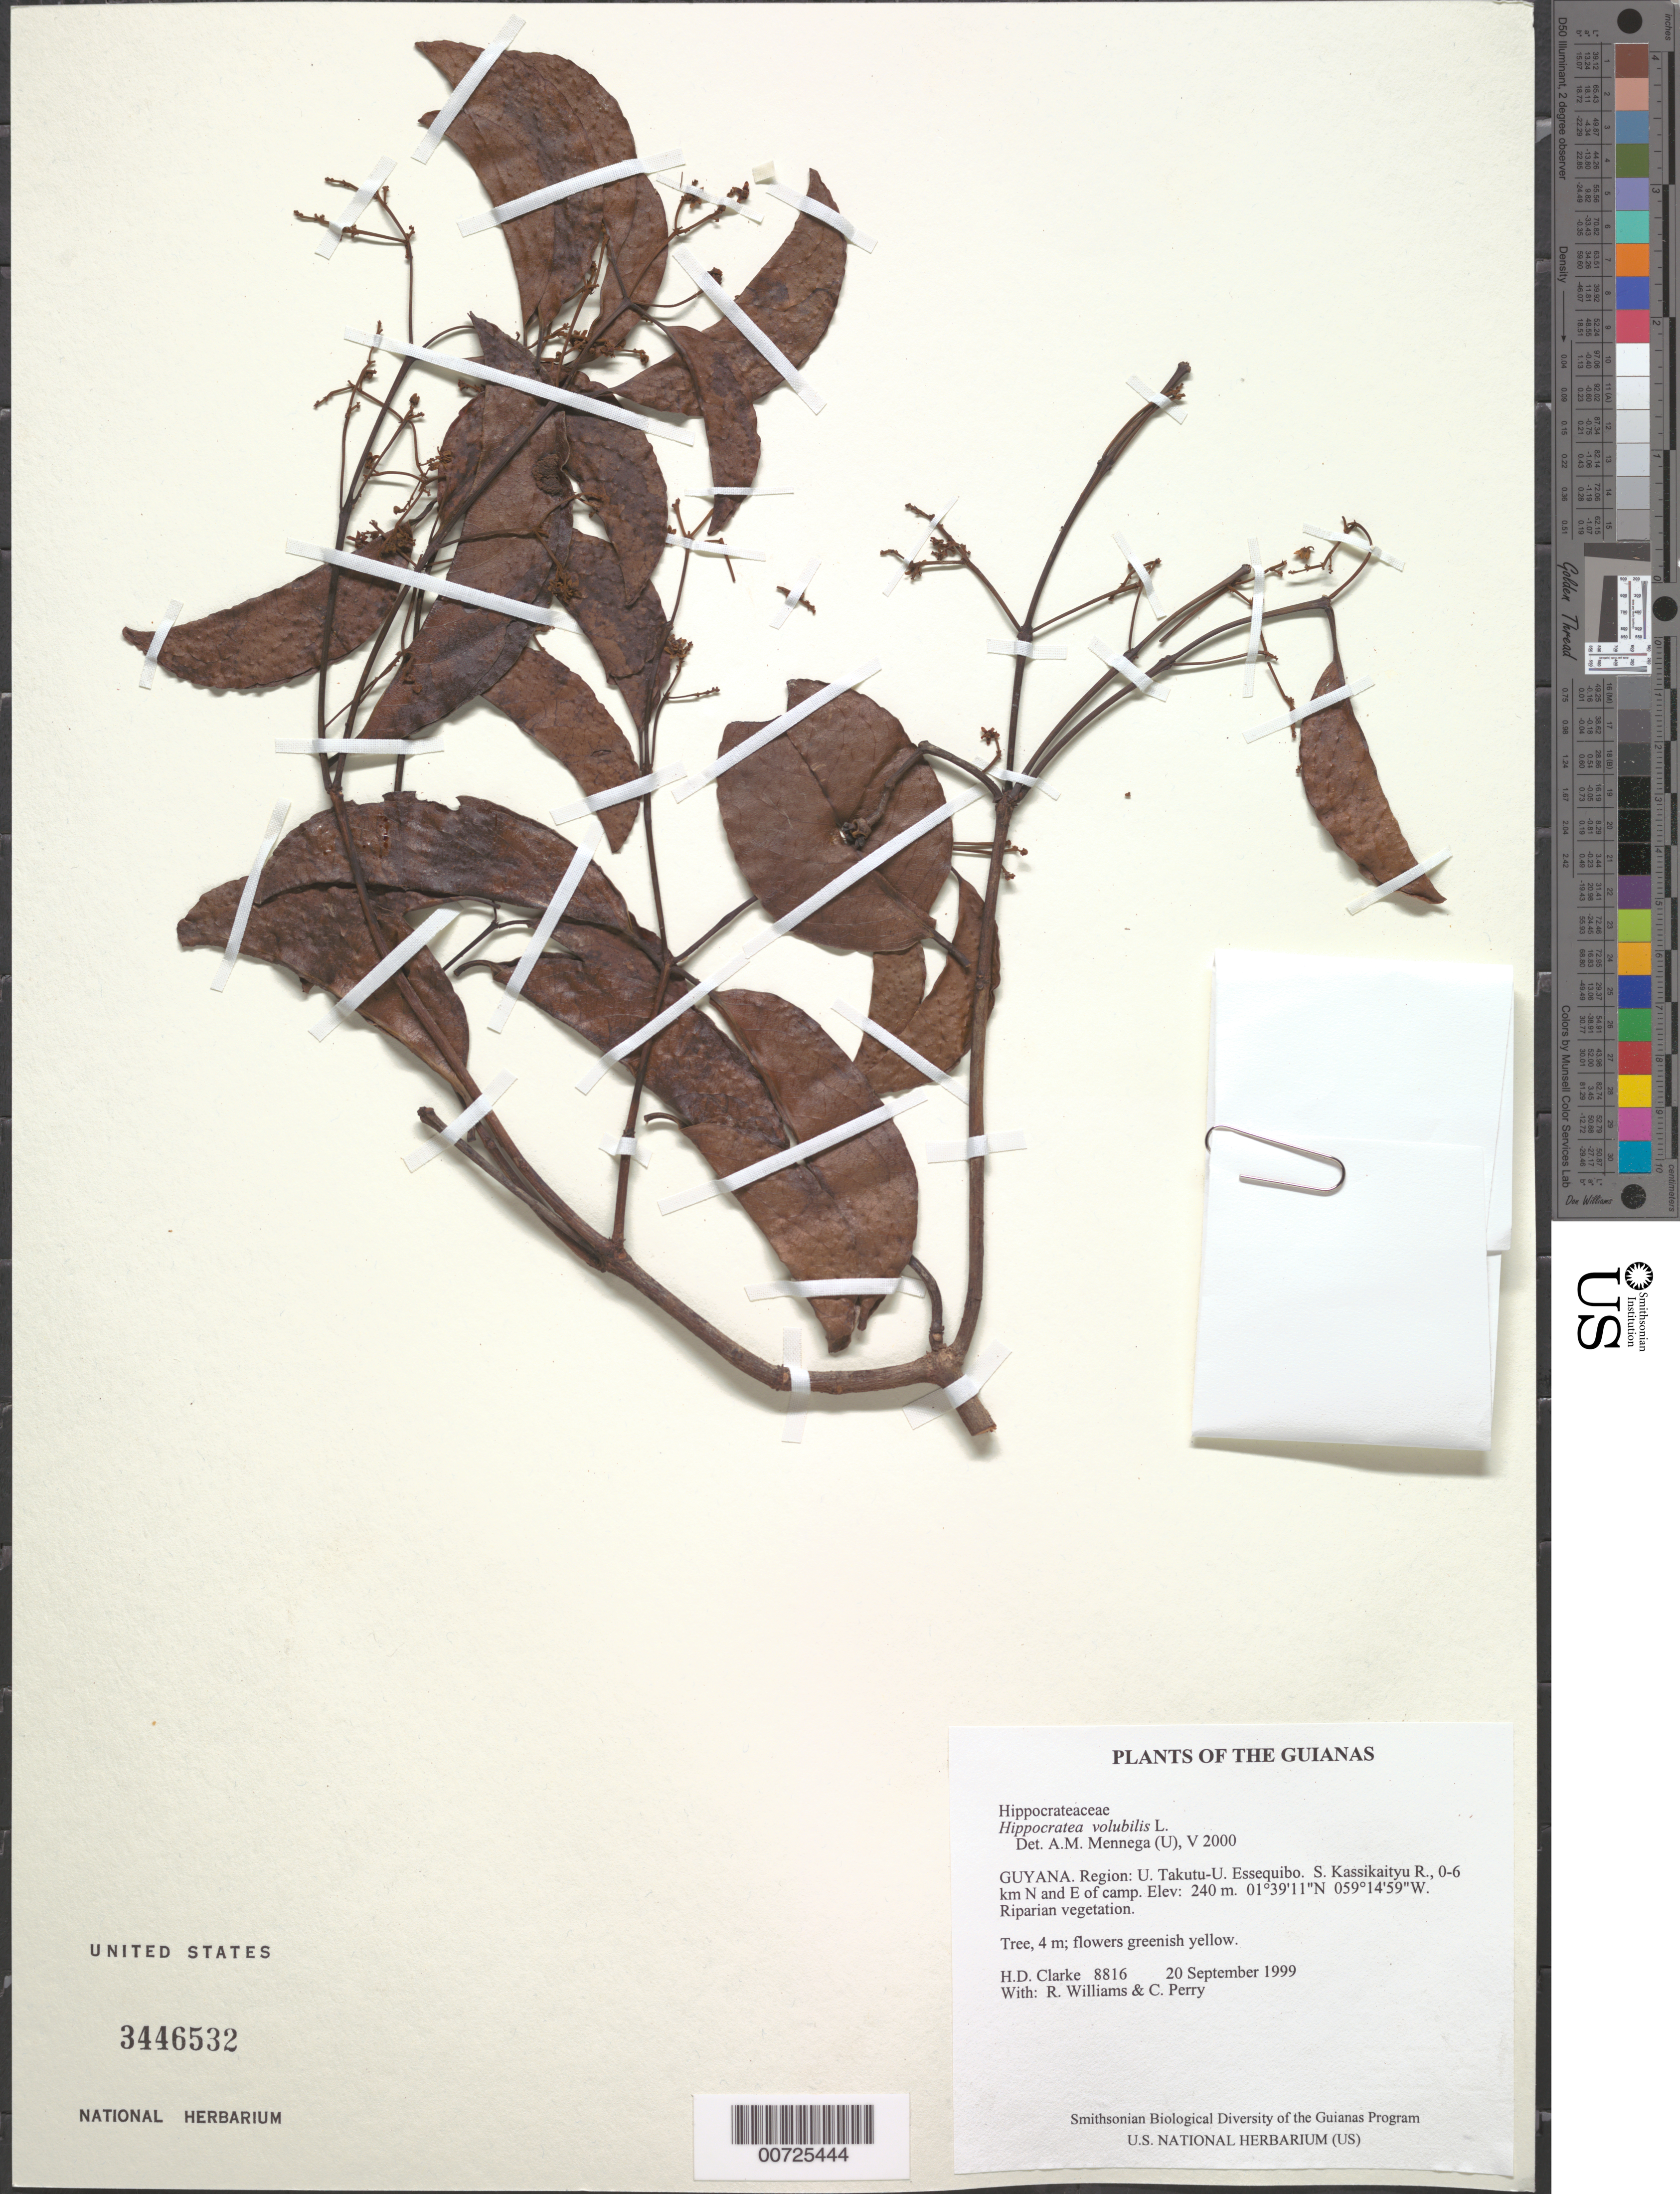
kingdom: Plantae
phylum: Tracheophyta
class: Magnoliopsida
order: Celastrales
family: Celastraceae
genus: Hippocratea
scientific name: Hippocratea volubilis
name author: L.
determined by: Mennega, A. M. W.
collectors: H. D. Clarke, R. Williams & C. Perry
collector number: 8816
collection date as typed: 20 September 1999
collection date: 1999-09-20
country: Guyana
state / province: U. Takutu-U. Essequibo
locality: S. Kassikaityu R., 0-6 km N and E of camp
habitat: Riparian vegetation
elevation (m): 240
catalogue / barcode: US 3446532